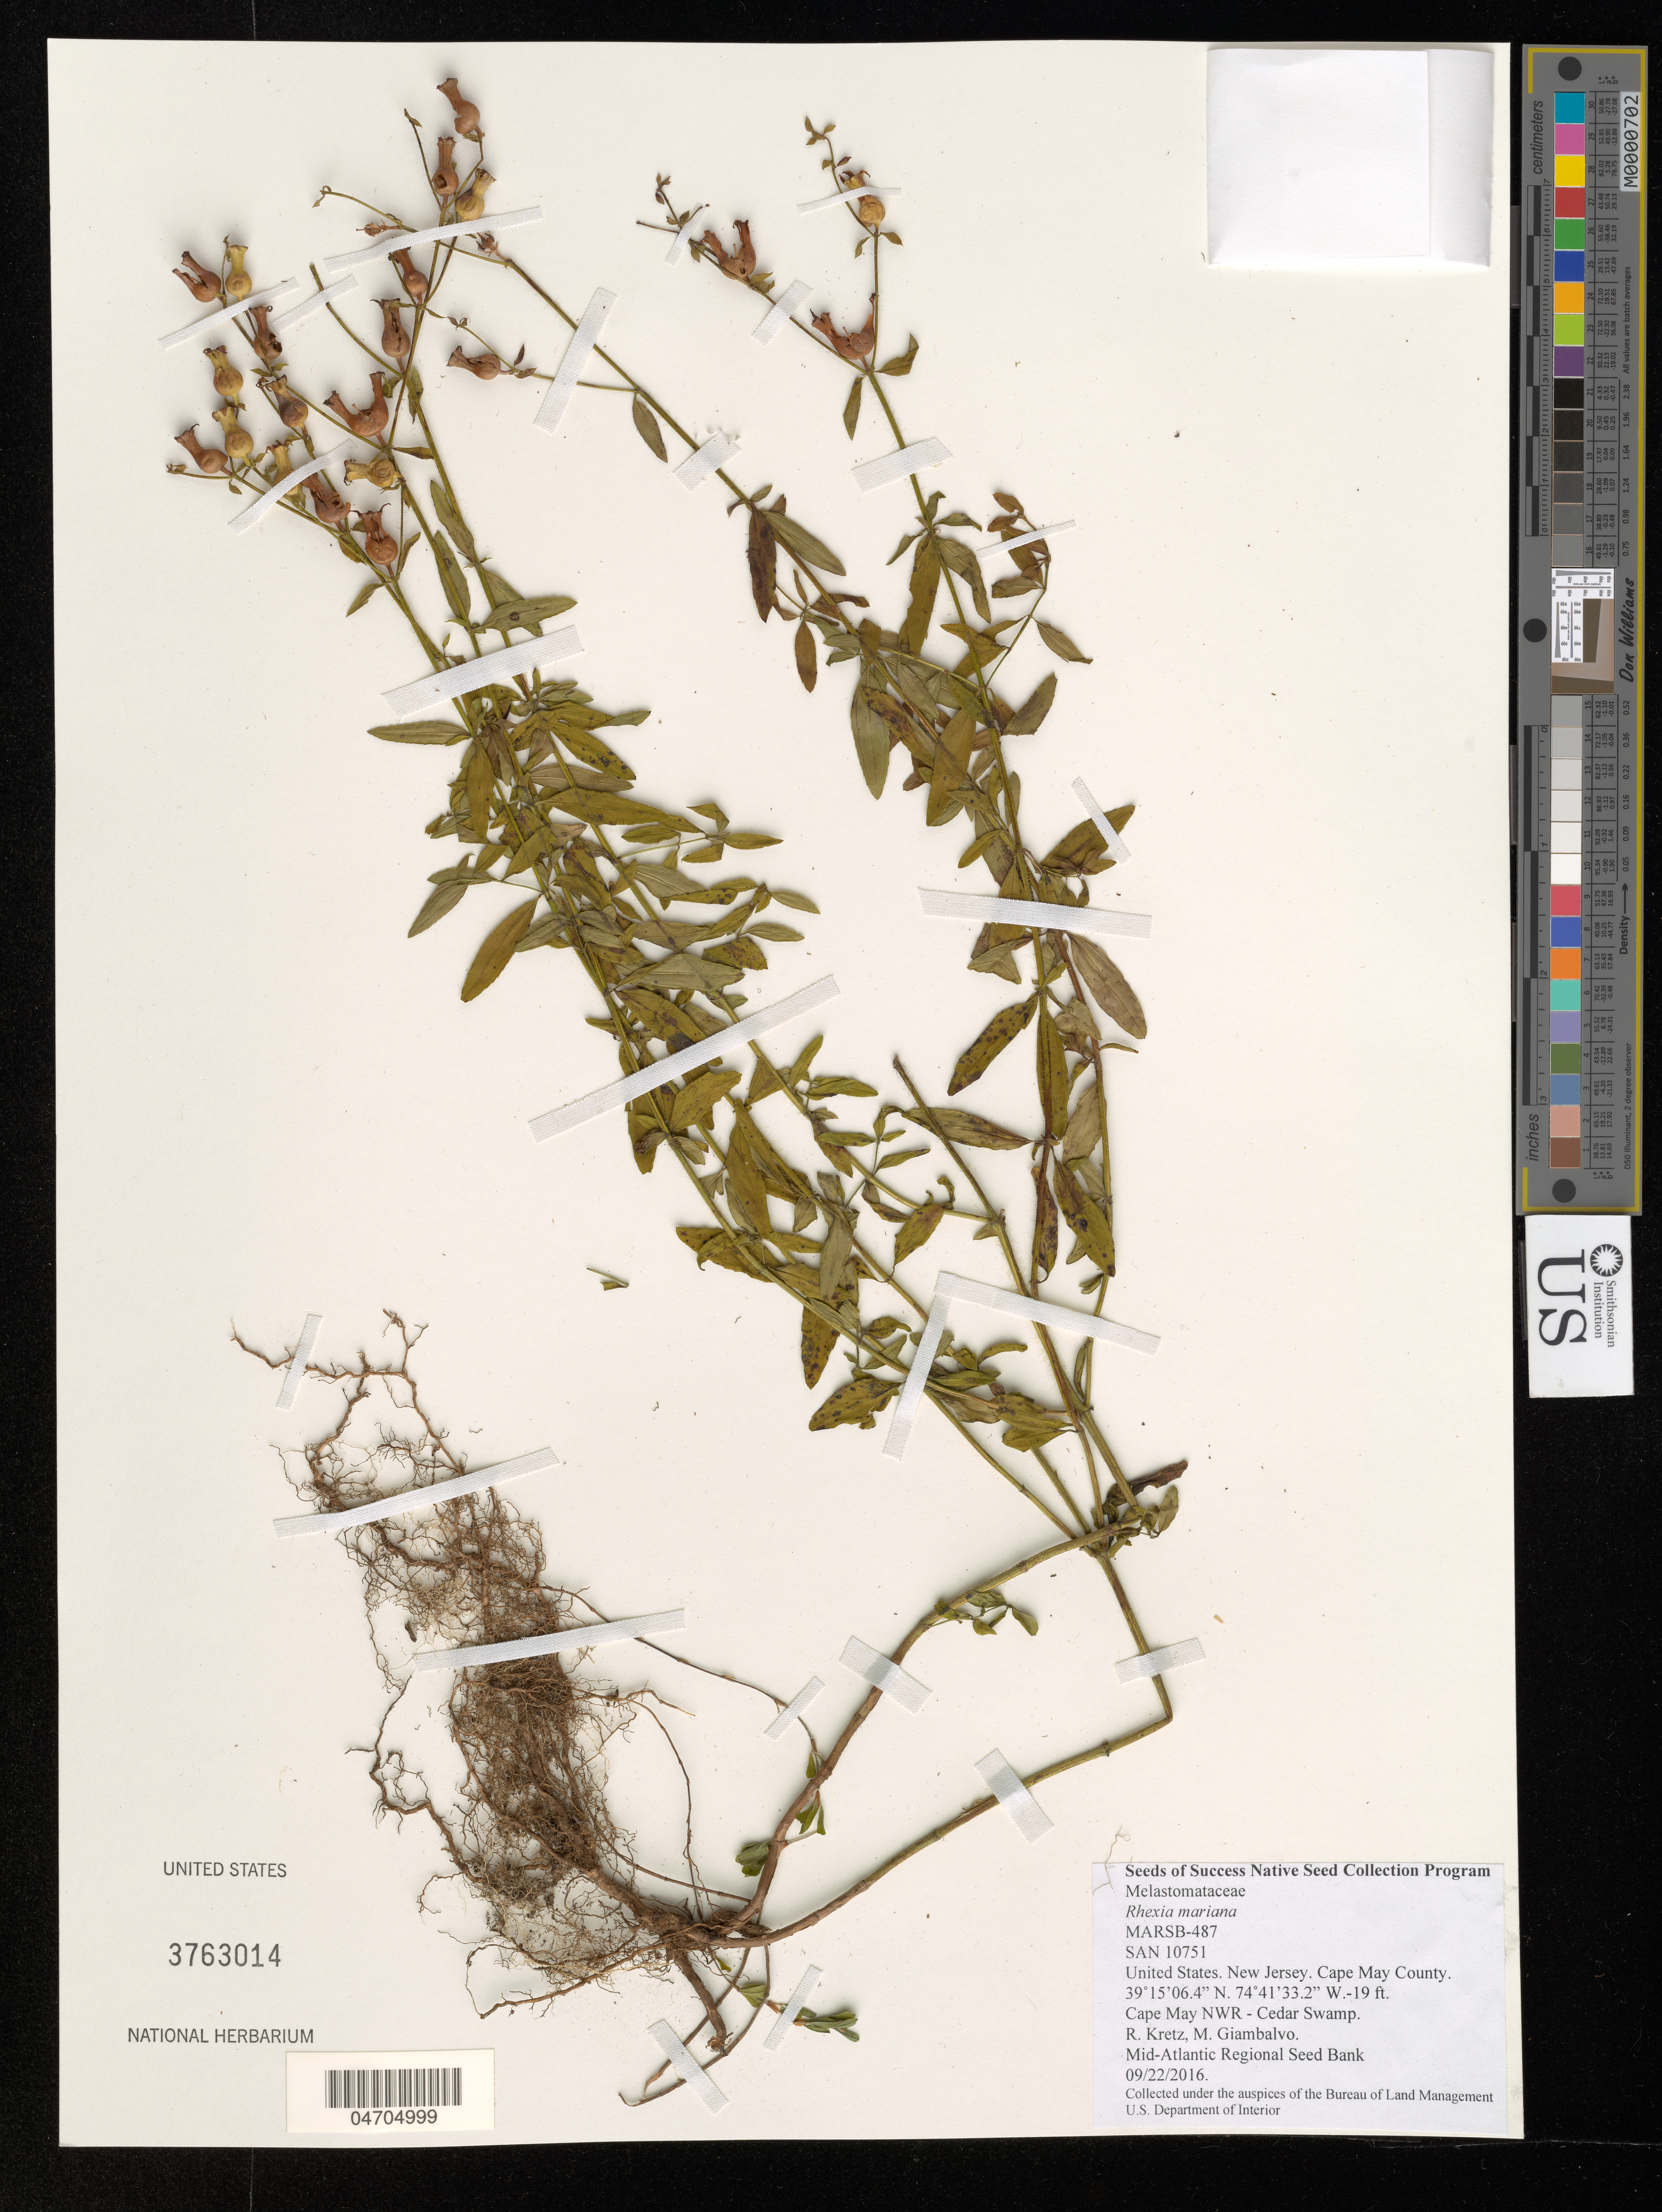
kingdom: Plantae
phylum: Tracheophyta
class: Magnoliopsida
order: Myrtales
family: Melastomataceae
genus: Rhexia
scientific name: Rhexia mariana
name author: L.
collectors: R. Kretz & M. Giambalvo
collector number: MARSB-487/SAN10751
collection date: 2016-09-22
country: United States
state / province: New Jersey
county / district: Cape May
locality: Cape May County. Cape May NWR - Cedar Swamp.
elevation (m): -6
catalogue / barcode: US 3763014